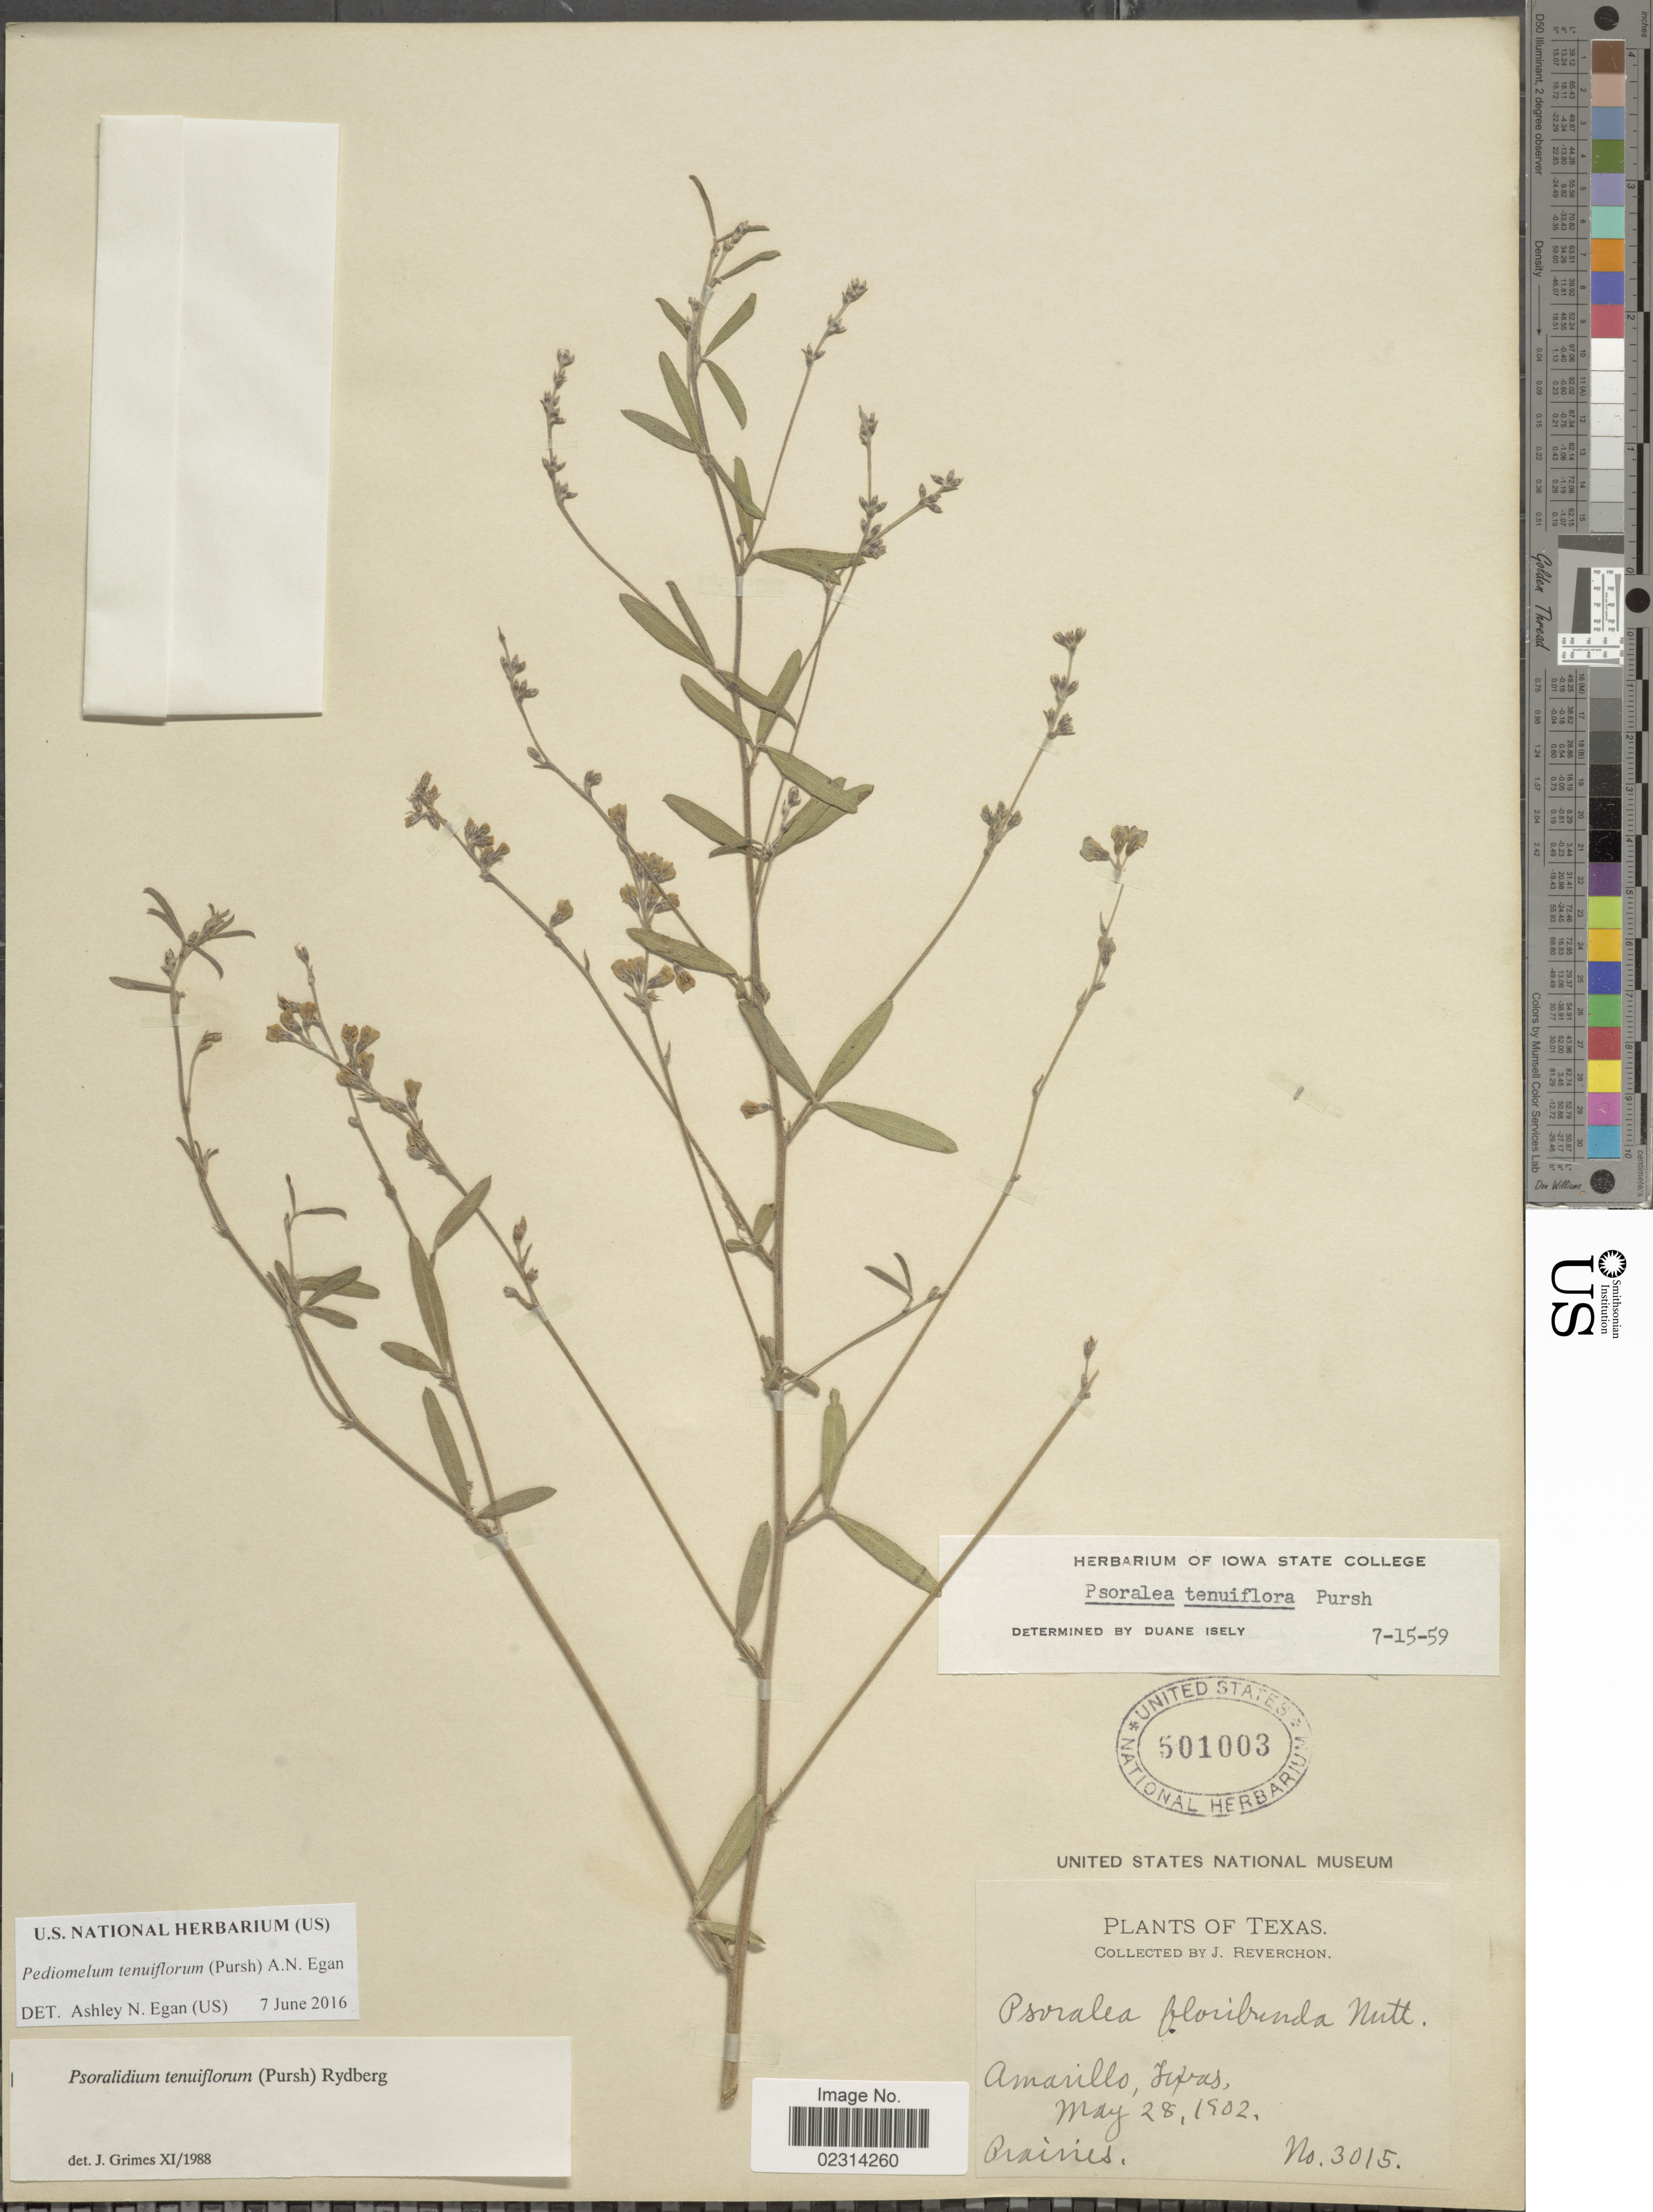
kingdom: Plantae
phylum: Tracheophyta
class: Magnoliopsida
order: Fabales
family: Fabaceae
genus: Psoralidium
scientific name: Psoralidium tenuiflorum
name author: (Pursh) Rydb.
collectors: J. Reverchon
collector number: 3015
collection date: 1902-05-28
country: United States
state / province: Texas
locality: Amarillo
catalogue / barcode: US 501003